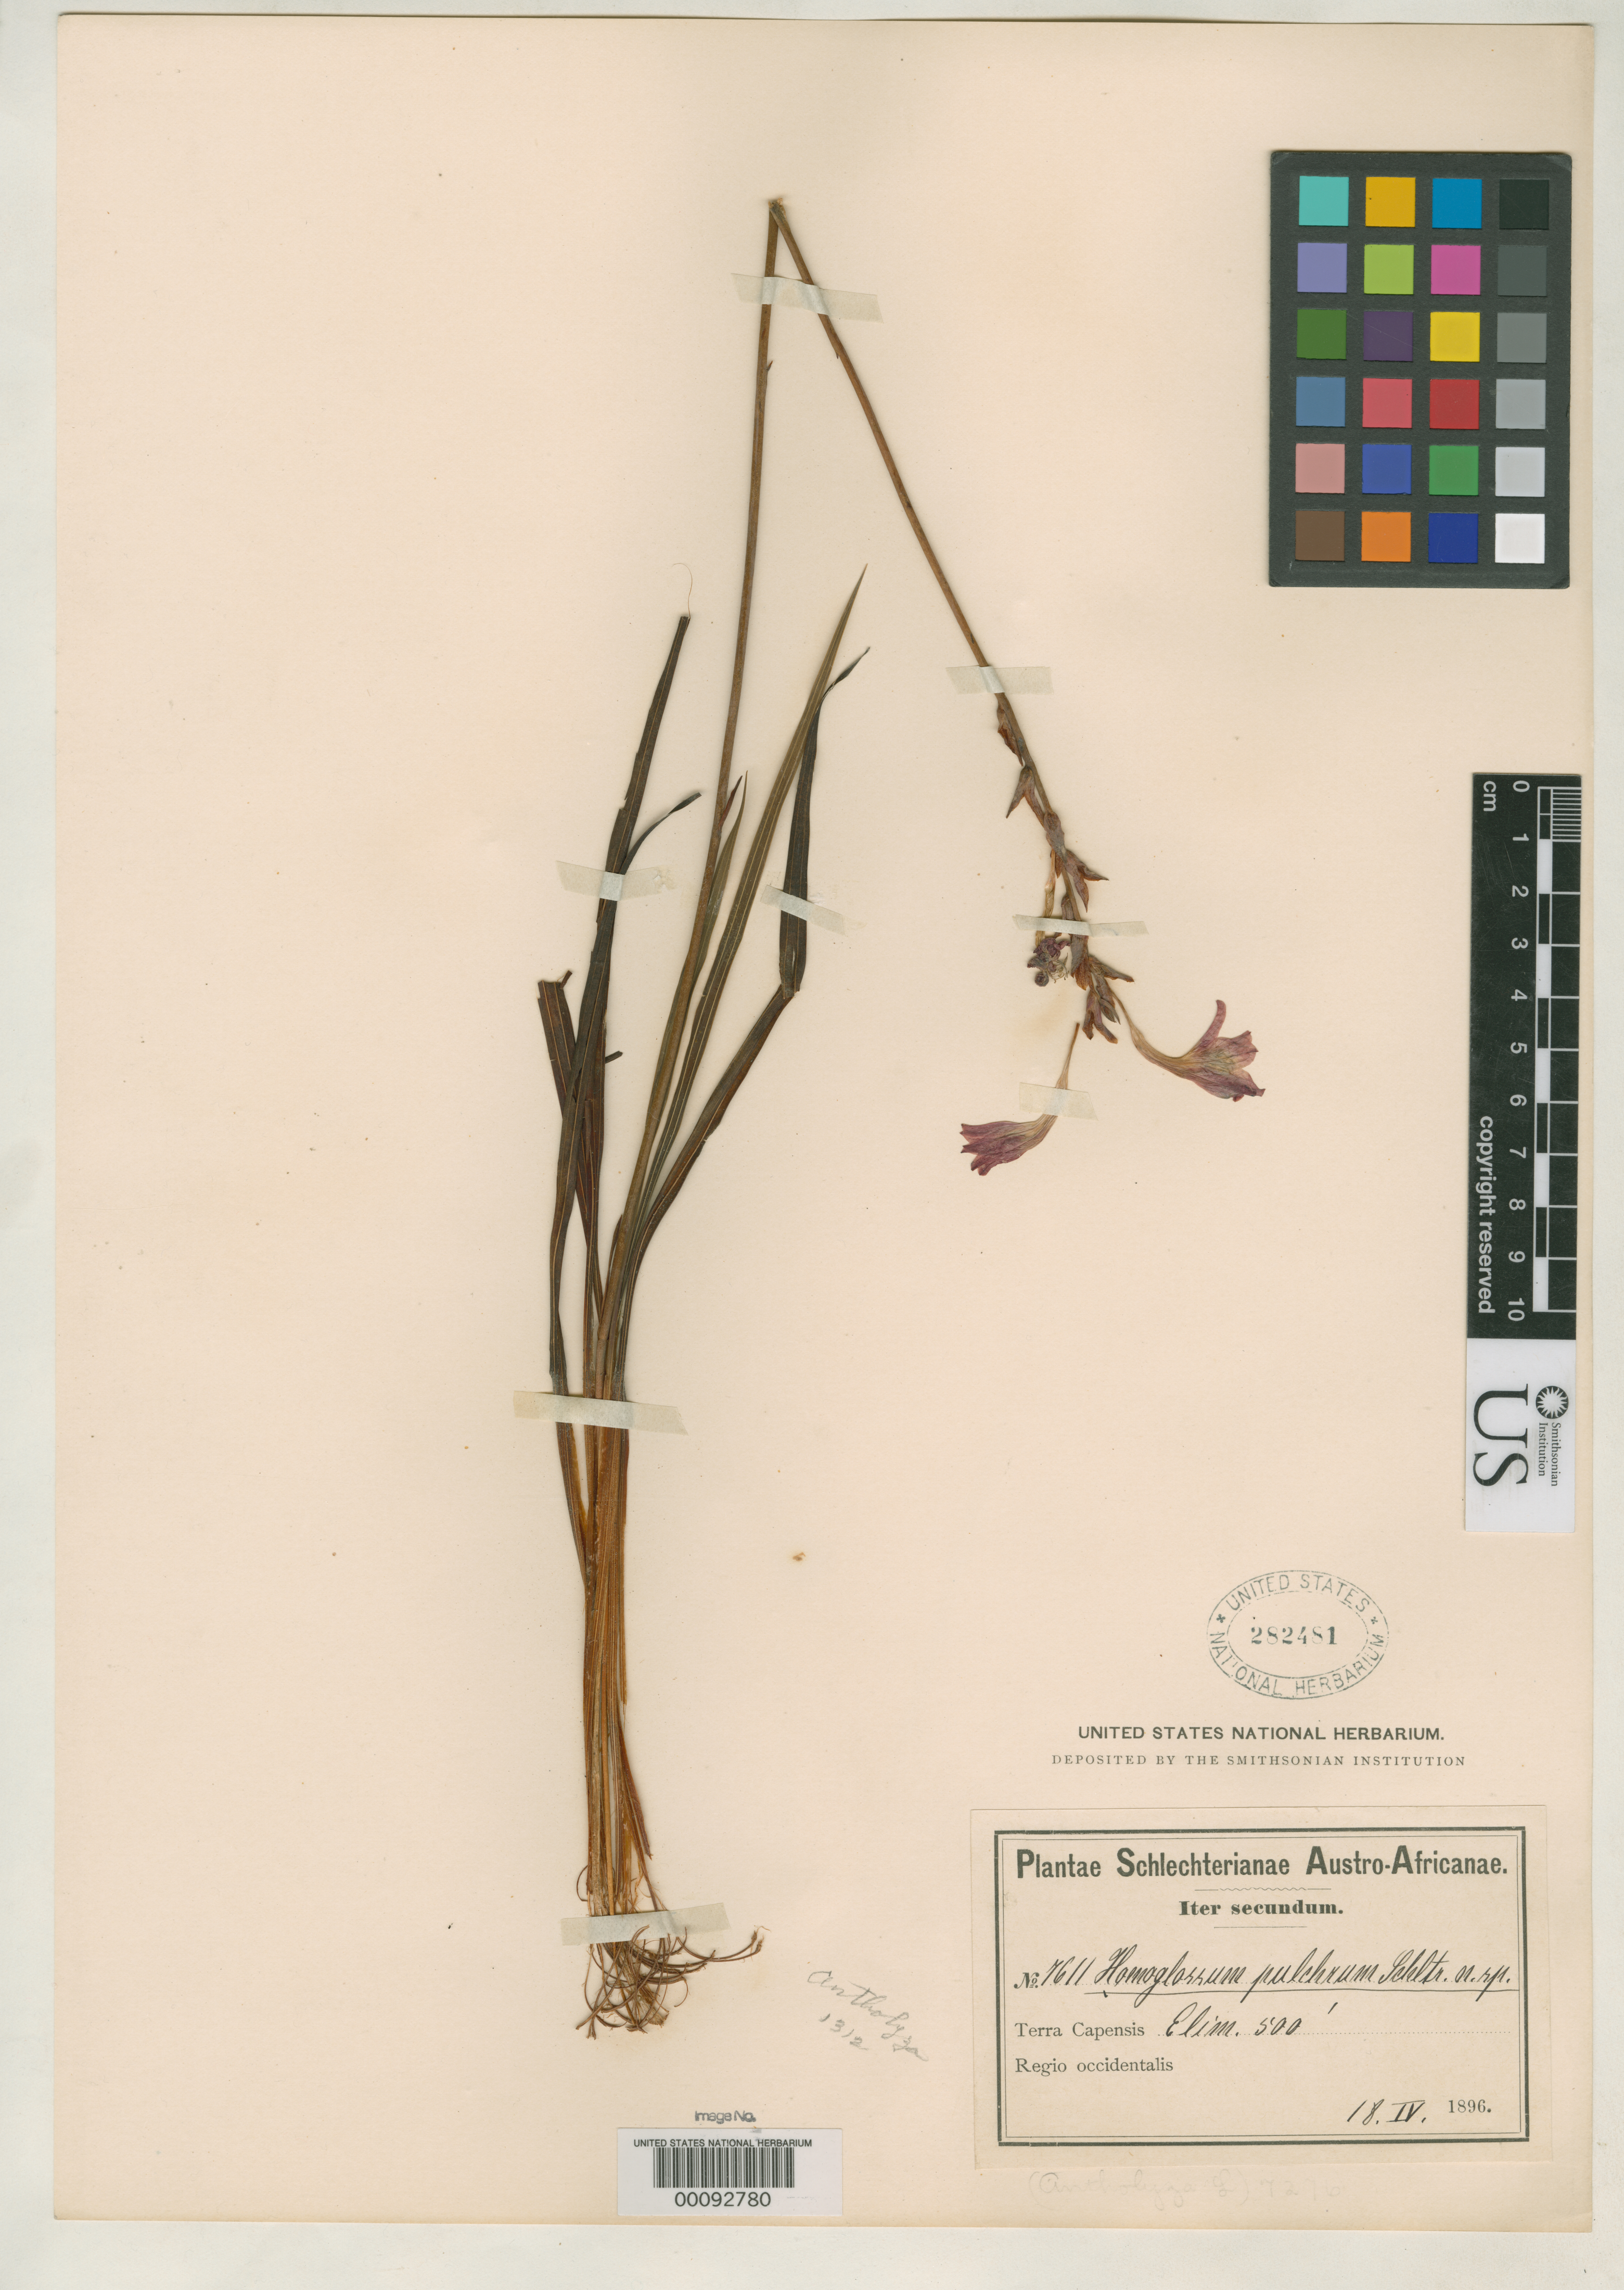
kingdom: Plantae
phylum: Tracheophyta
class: Liliopsida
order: Asparagales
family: Iridaceae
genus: Homoglossum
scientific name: Homoglossum pulchrum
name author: Schltr.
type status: Type Collection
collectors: F. R. R. Schlechter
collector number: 7611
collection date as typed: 18 Apr 1896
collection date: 1896-04-18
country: South Africa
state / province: Western Cape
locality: Elim.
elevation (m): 152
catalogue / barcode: US 282481